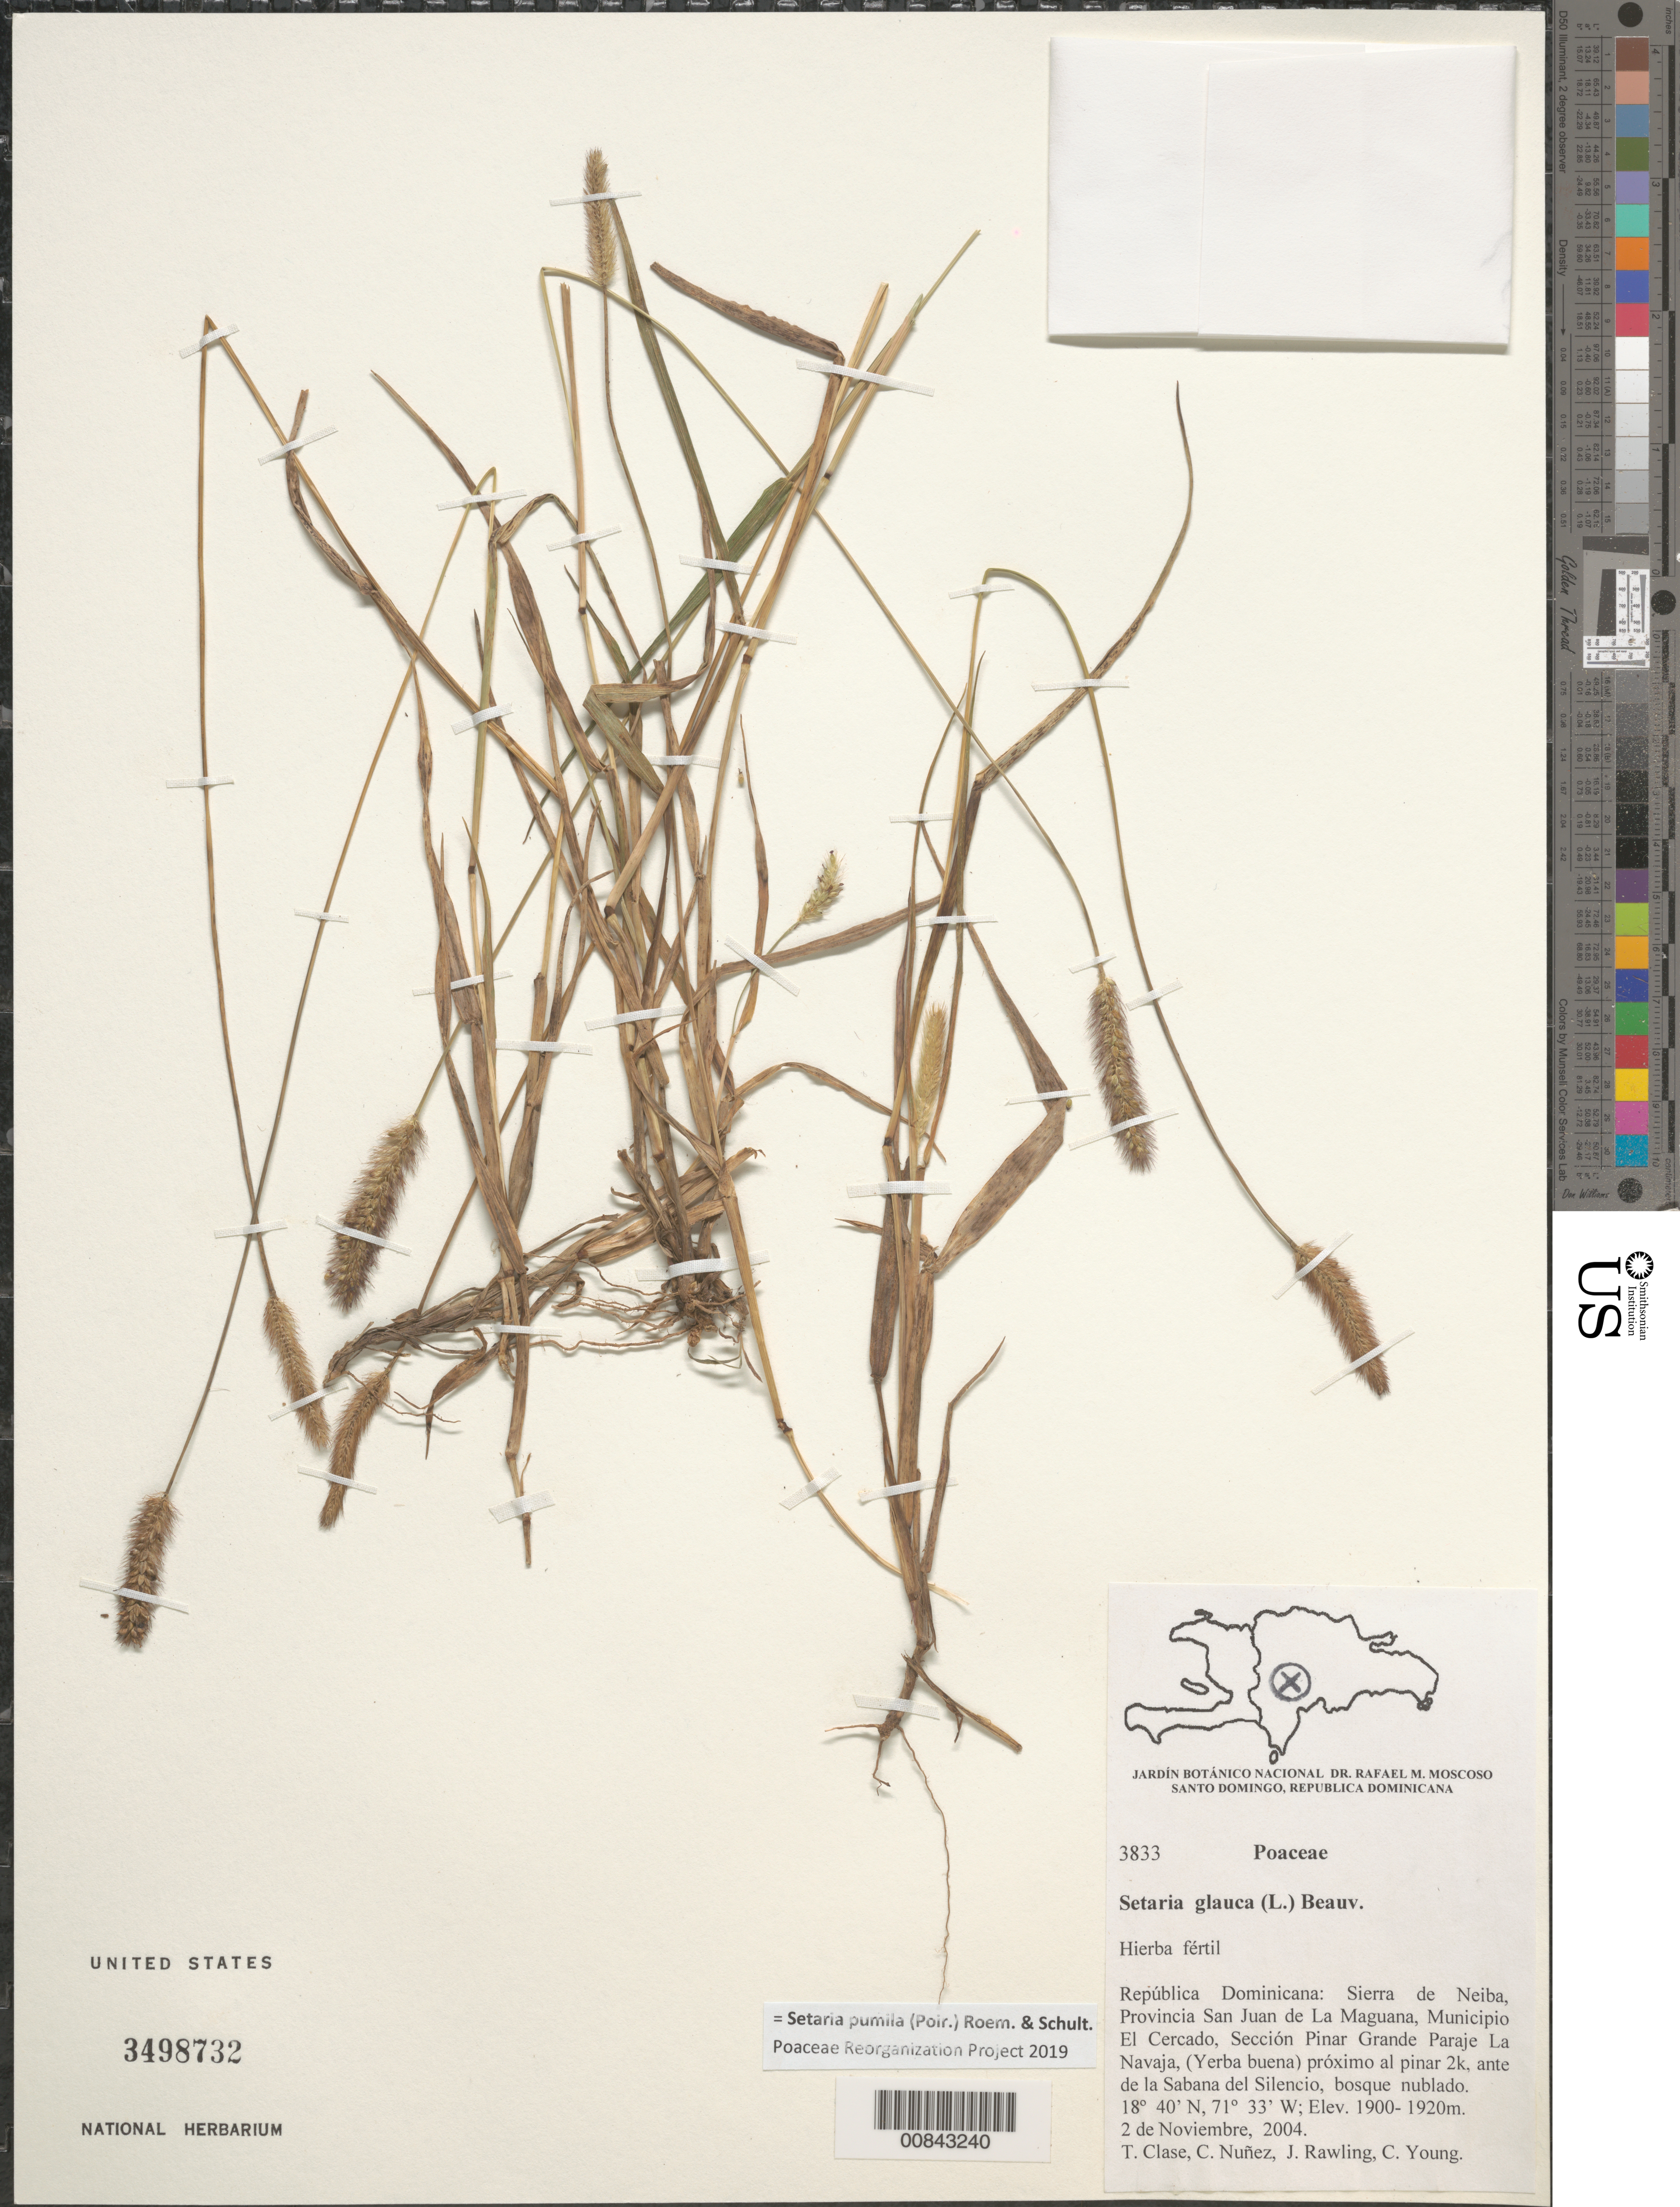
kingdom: Plantae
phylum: Tracheophyta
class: Liliopsida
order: Poales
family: Poaceae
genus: Setaria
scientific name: Setaria pumila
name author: (Poir.) Roem. & Schult.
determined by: Poaceae Reorganization Project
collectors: T. Clase, C. Nunez, J. Rawling & C. Young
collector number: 3833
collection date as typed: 02 Nov 2004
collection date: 2004-11-02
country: Dominican Republic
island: Hispaniola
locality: Sierra de Neiba, Prov. San Juan de La Maguana, Mun. El Cercado, Sección Pinar Grande Paraje La Navaja (Yerba buena), próximo al pinar 2k, ante de la Sabana del Silencio.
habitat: Bosque nublado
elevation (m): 1900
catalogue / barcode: US 3498732